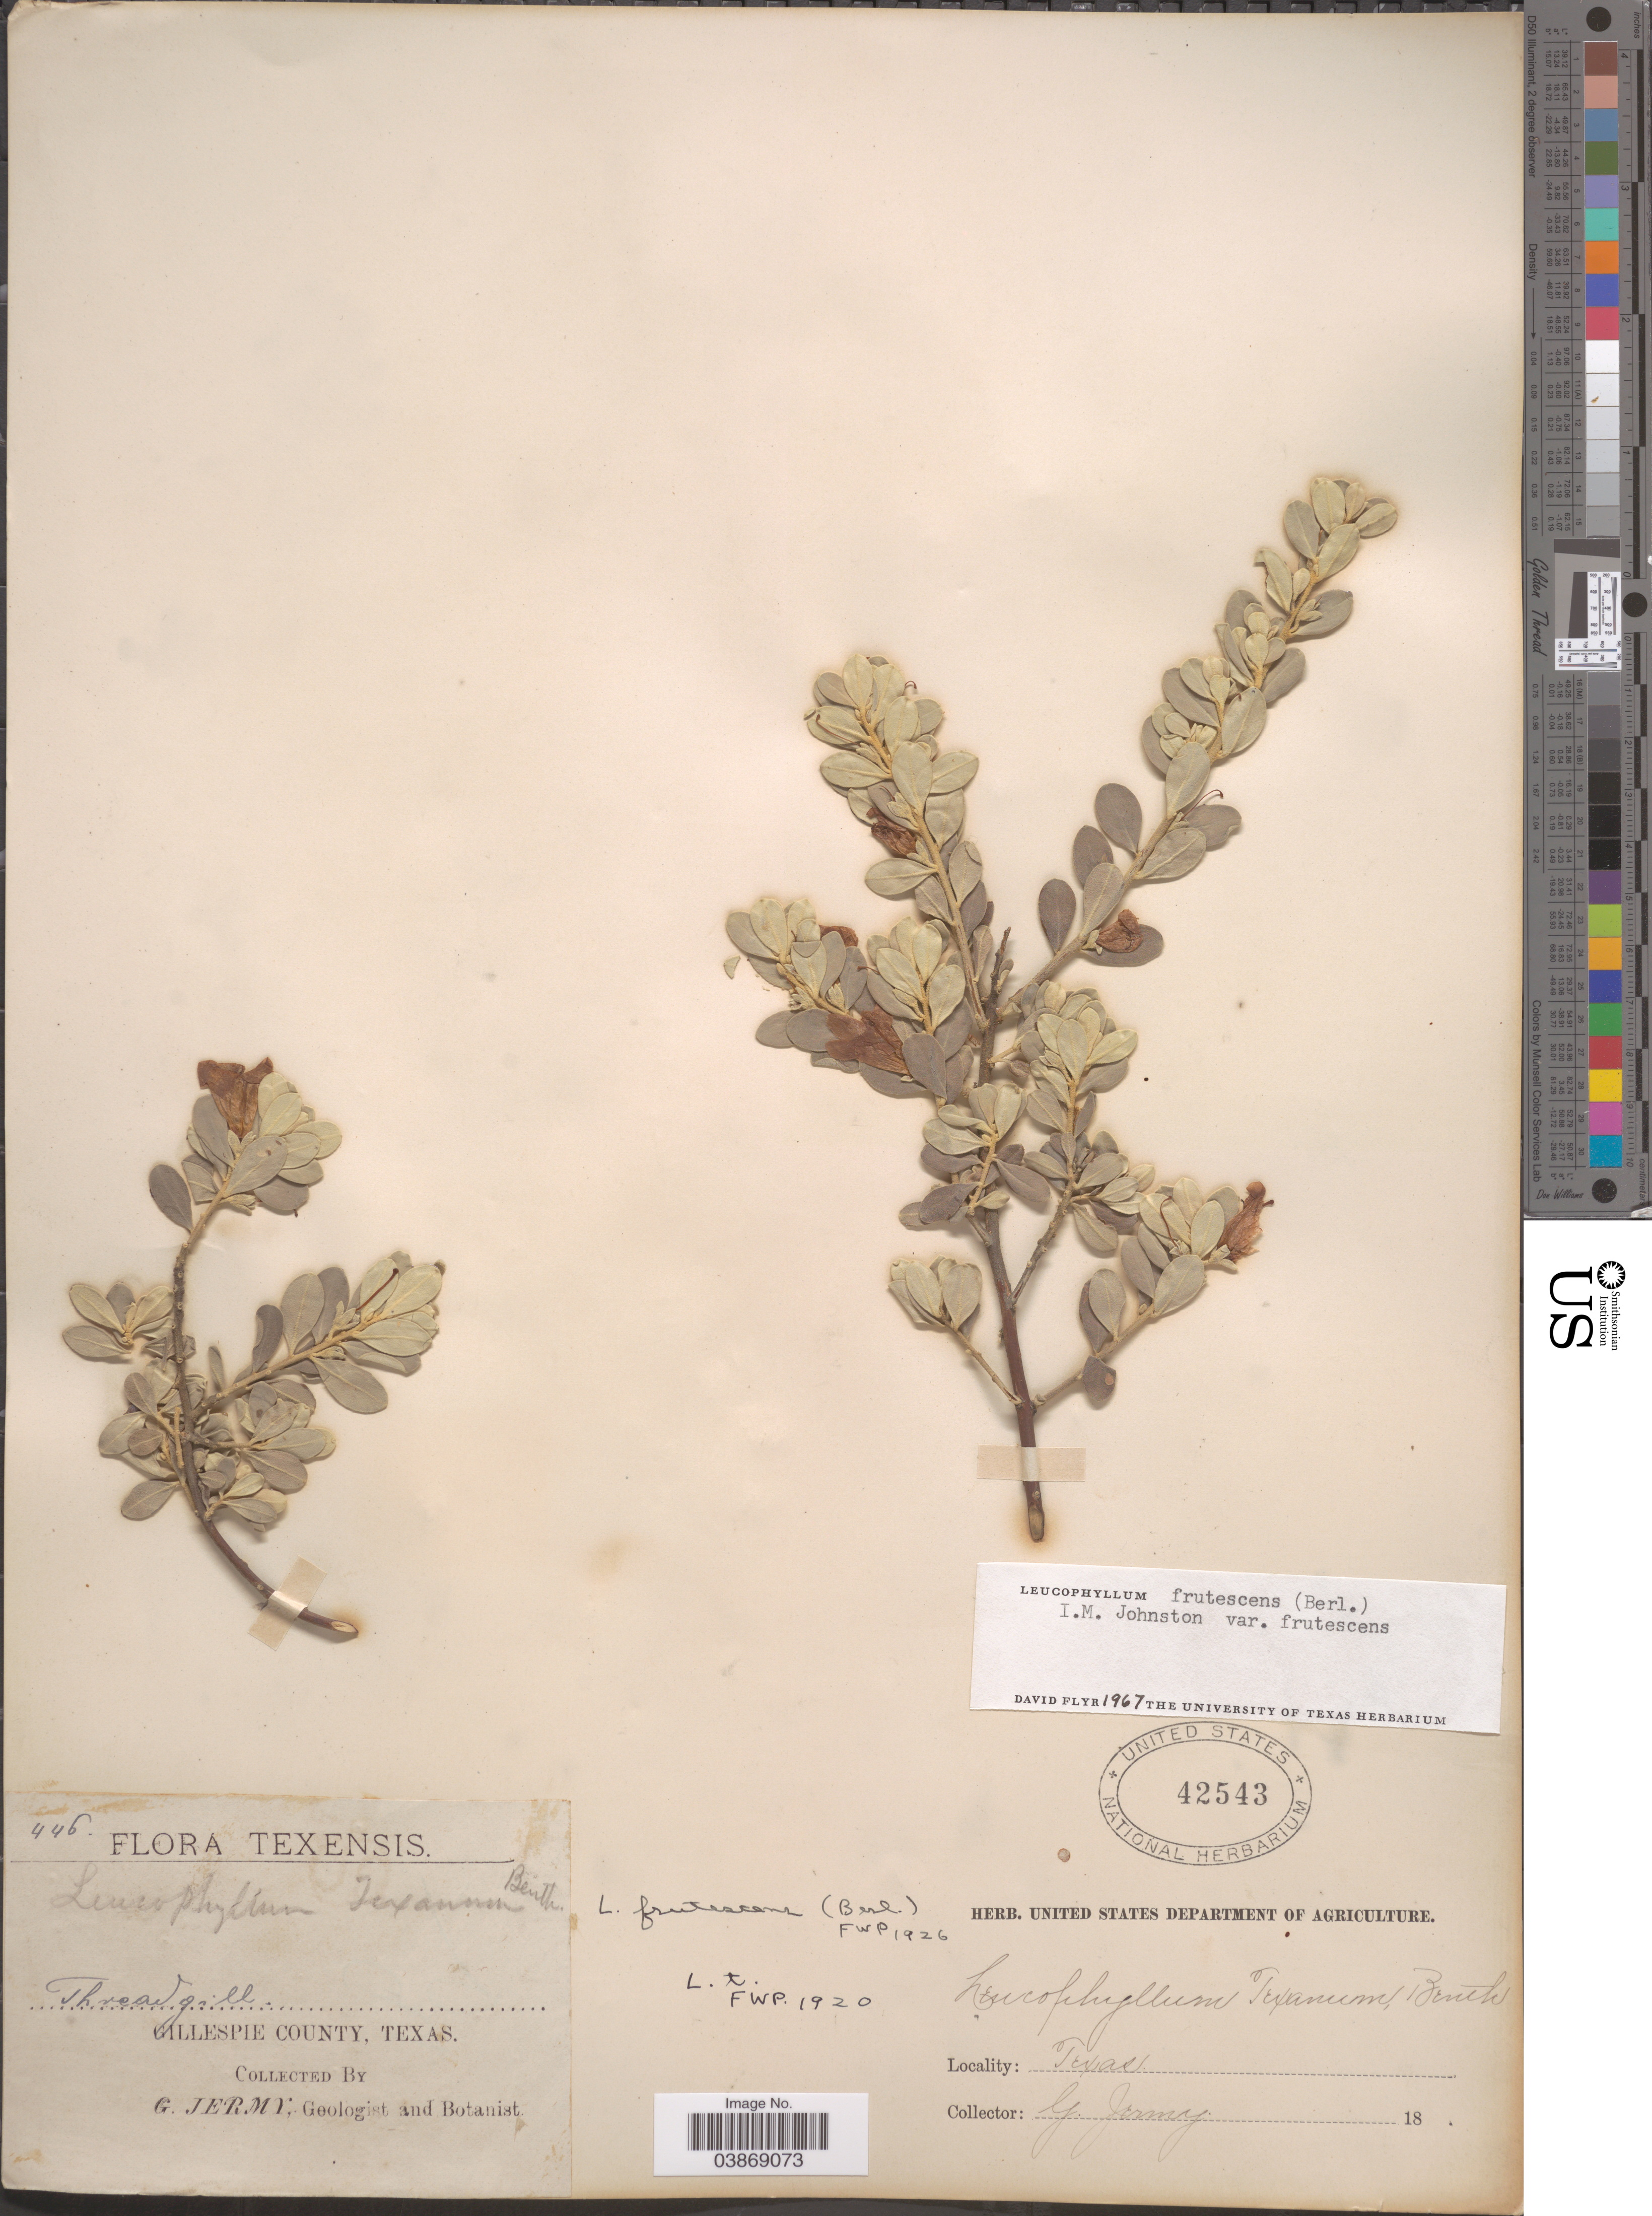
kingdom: Plantae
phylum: Tracheophyta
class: Magnoliopsida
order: Lamiales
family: Scrophulariaceae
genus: Leucophyllum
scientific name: Leucophyllum frutescens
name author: (Berland.) I.M. Johnst.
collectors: G. Jermy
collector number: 446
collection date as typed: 18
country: United States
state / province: Texas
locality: Gillespie County.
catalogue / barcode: US 42543